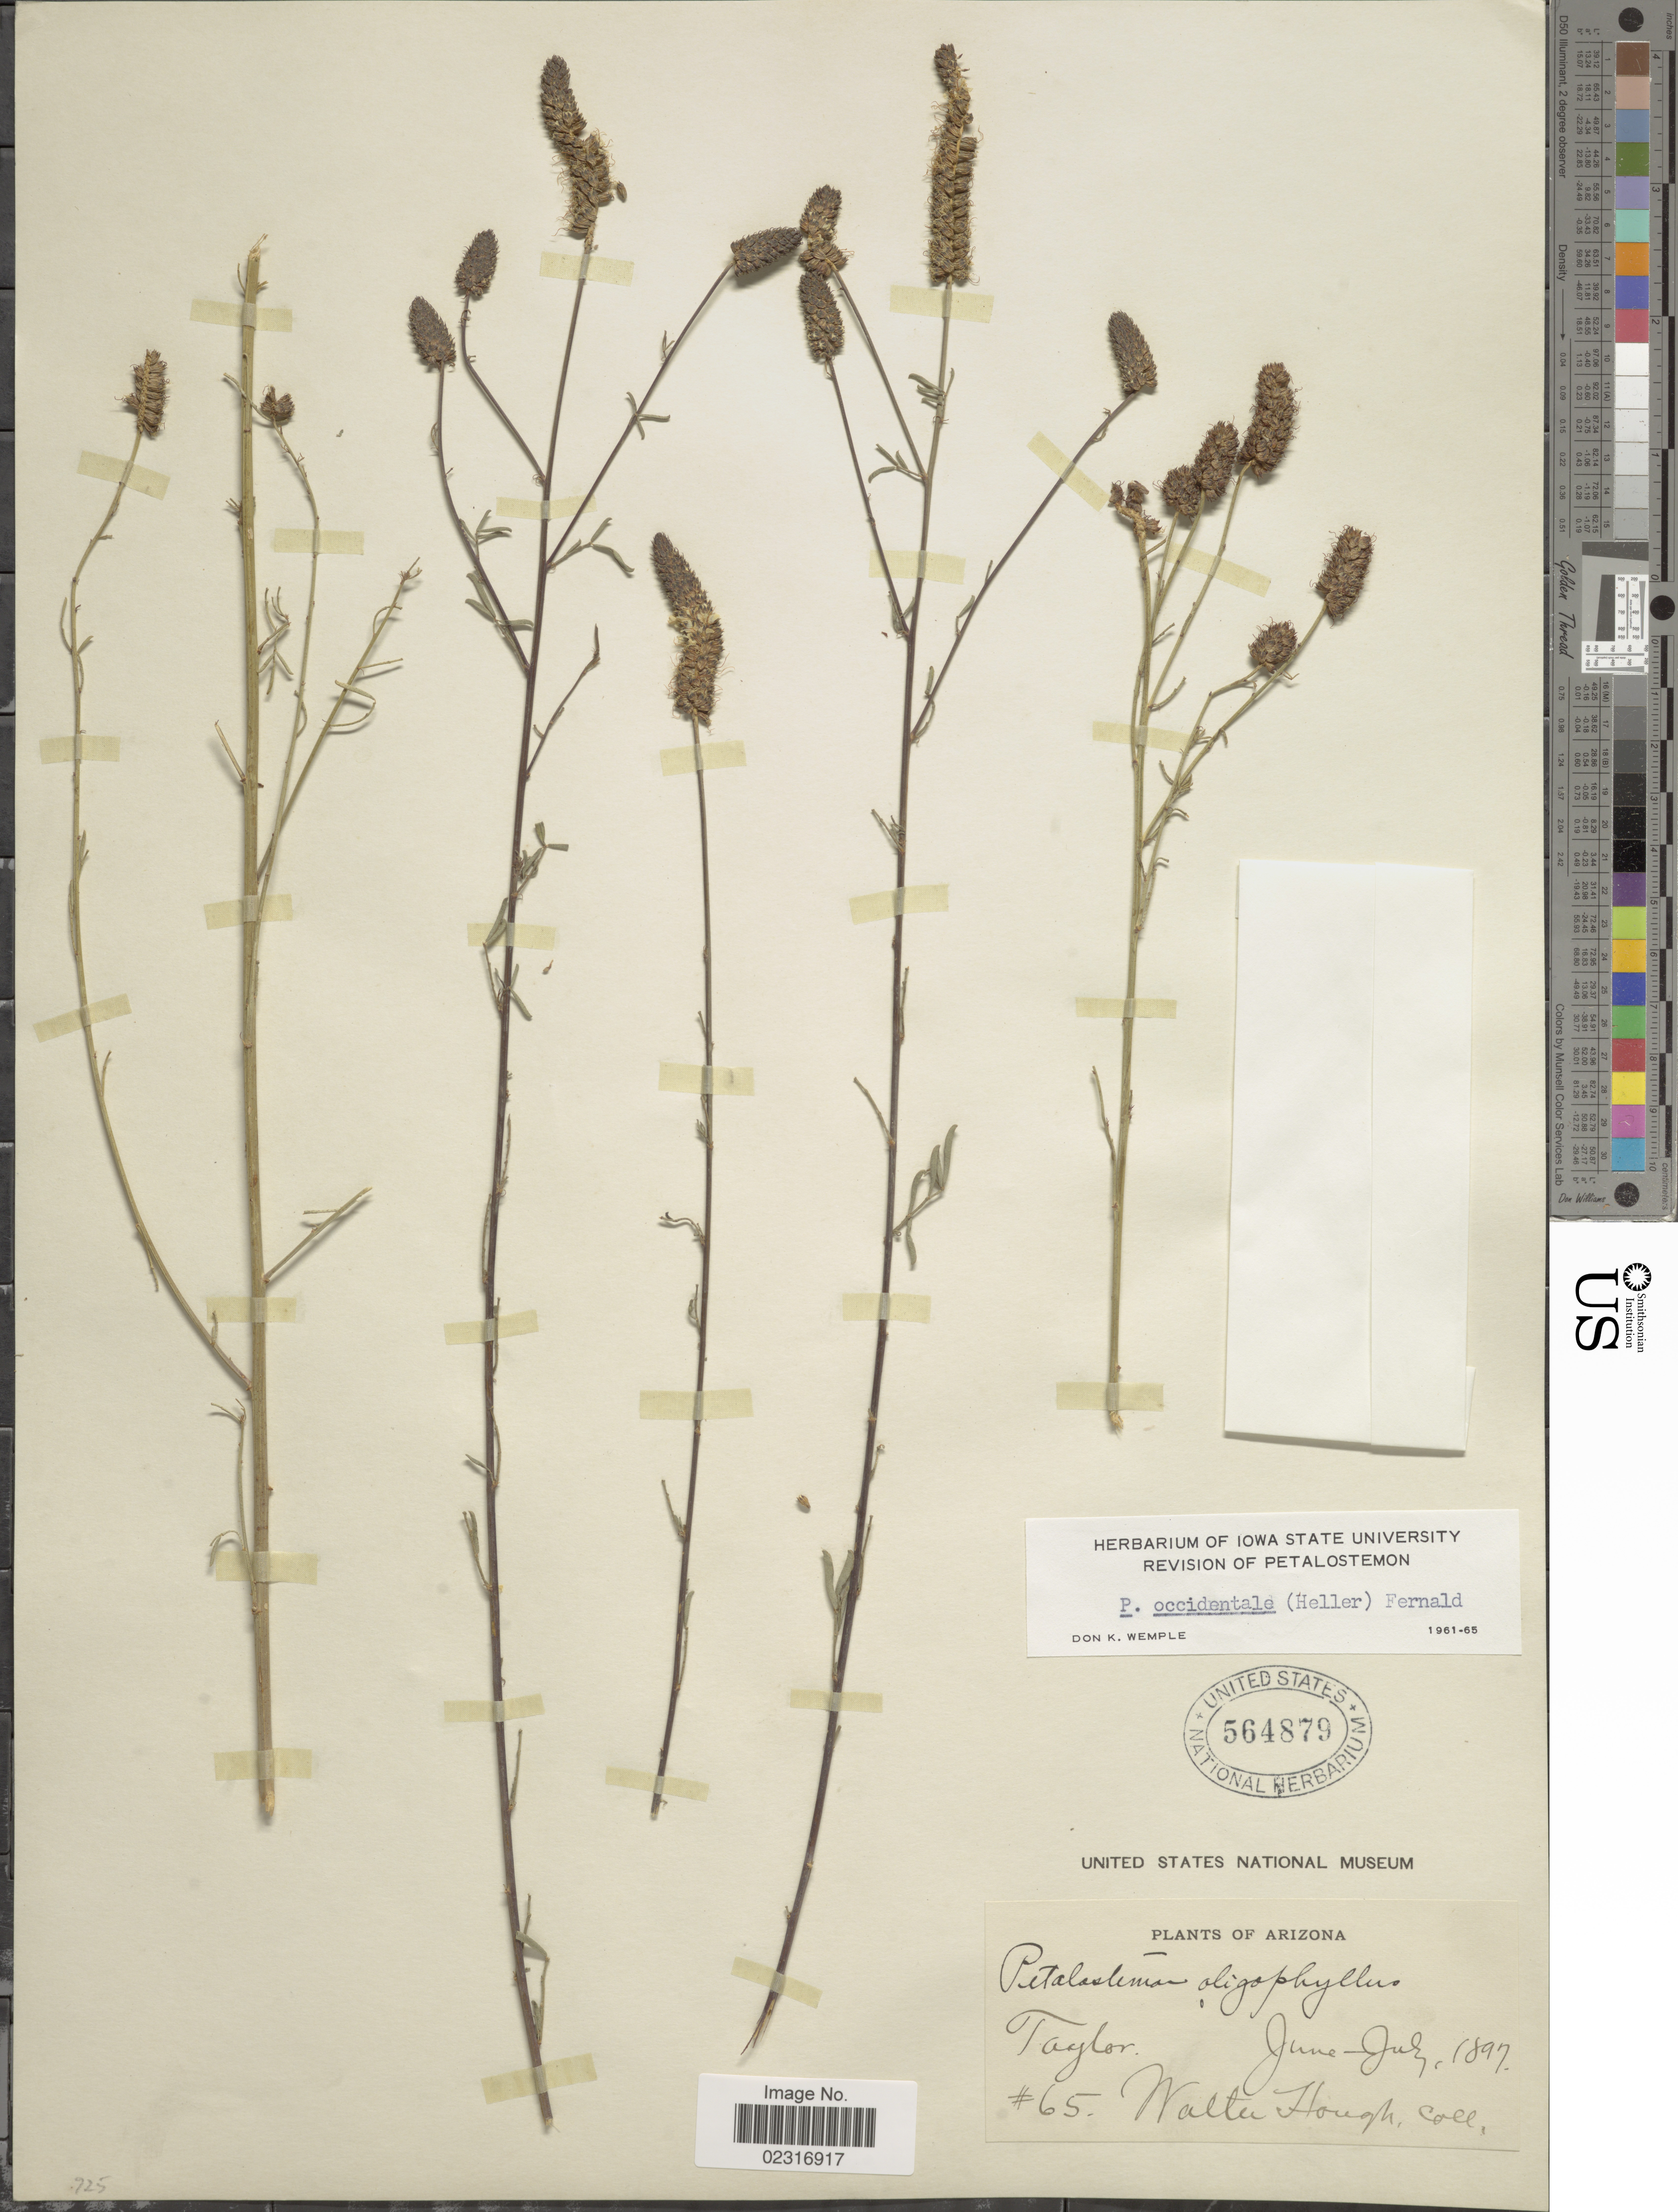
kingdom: Plantae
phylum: Tracheophyta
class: Magnoliopsida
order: Fabales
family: Fabaceae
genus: Dalea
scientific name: Dalea candida var. oligophylla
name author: (Torr) Shinners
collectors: W. Hough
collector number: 65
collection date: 1897-06/1897-07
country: United States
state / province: Arizona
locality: Taylor.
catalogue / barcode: US 564879